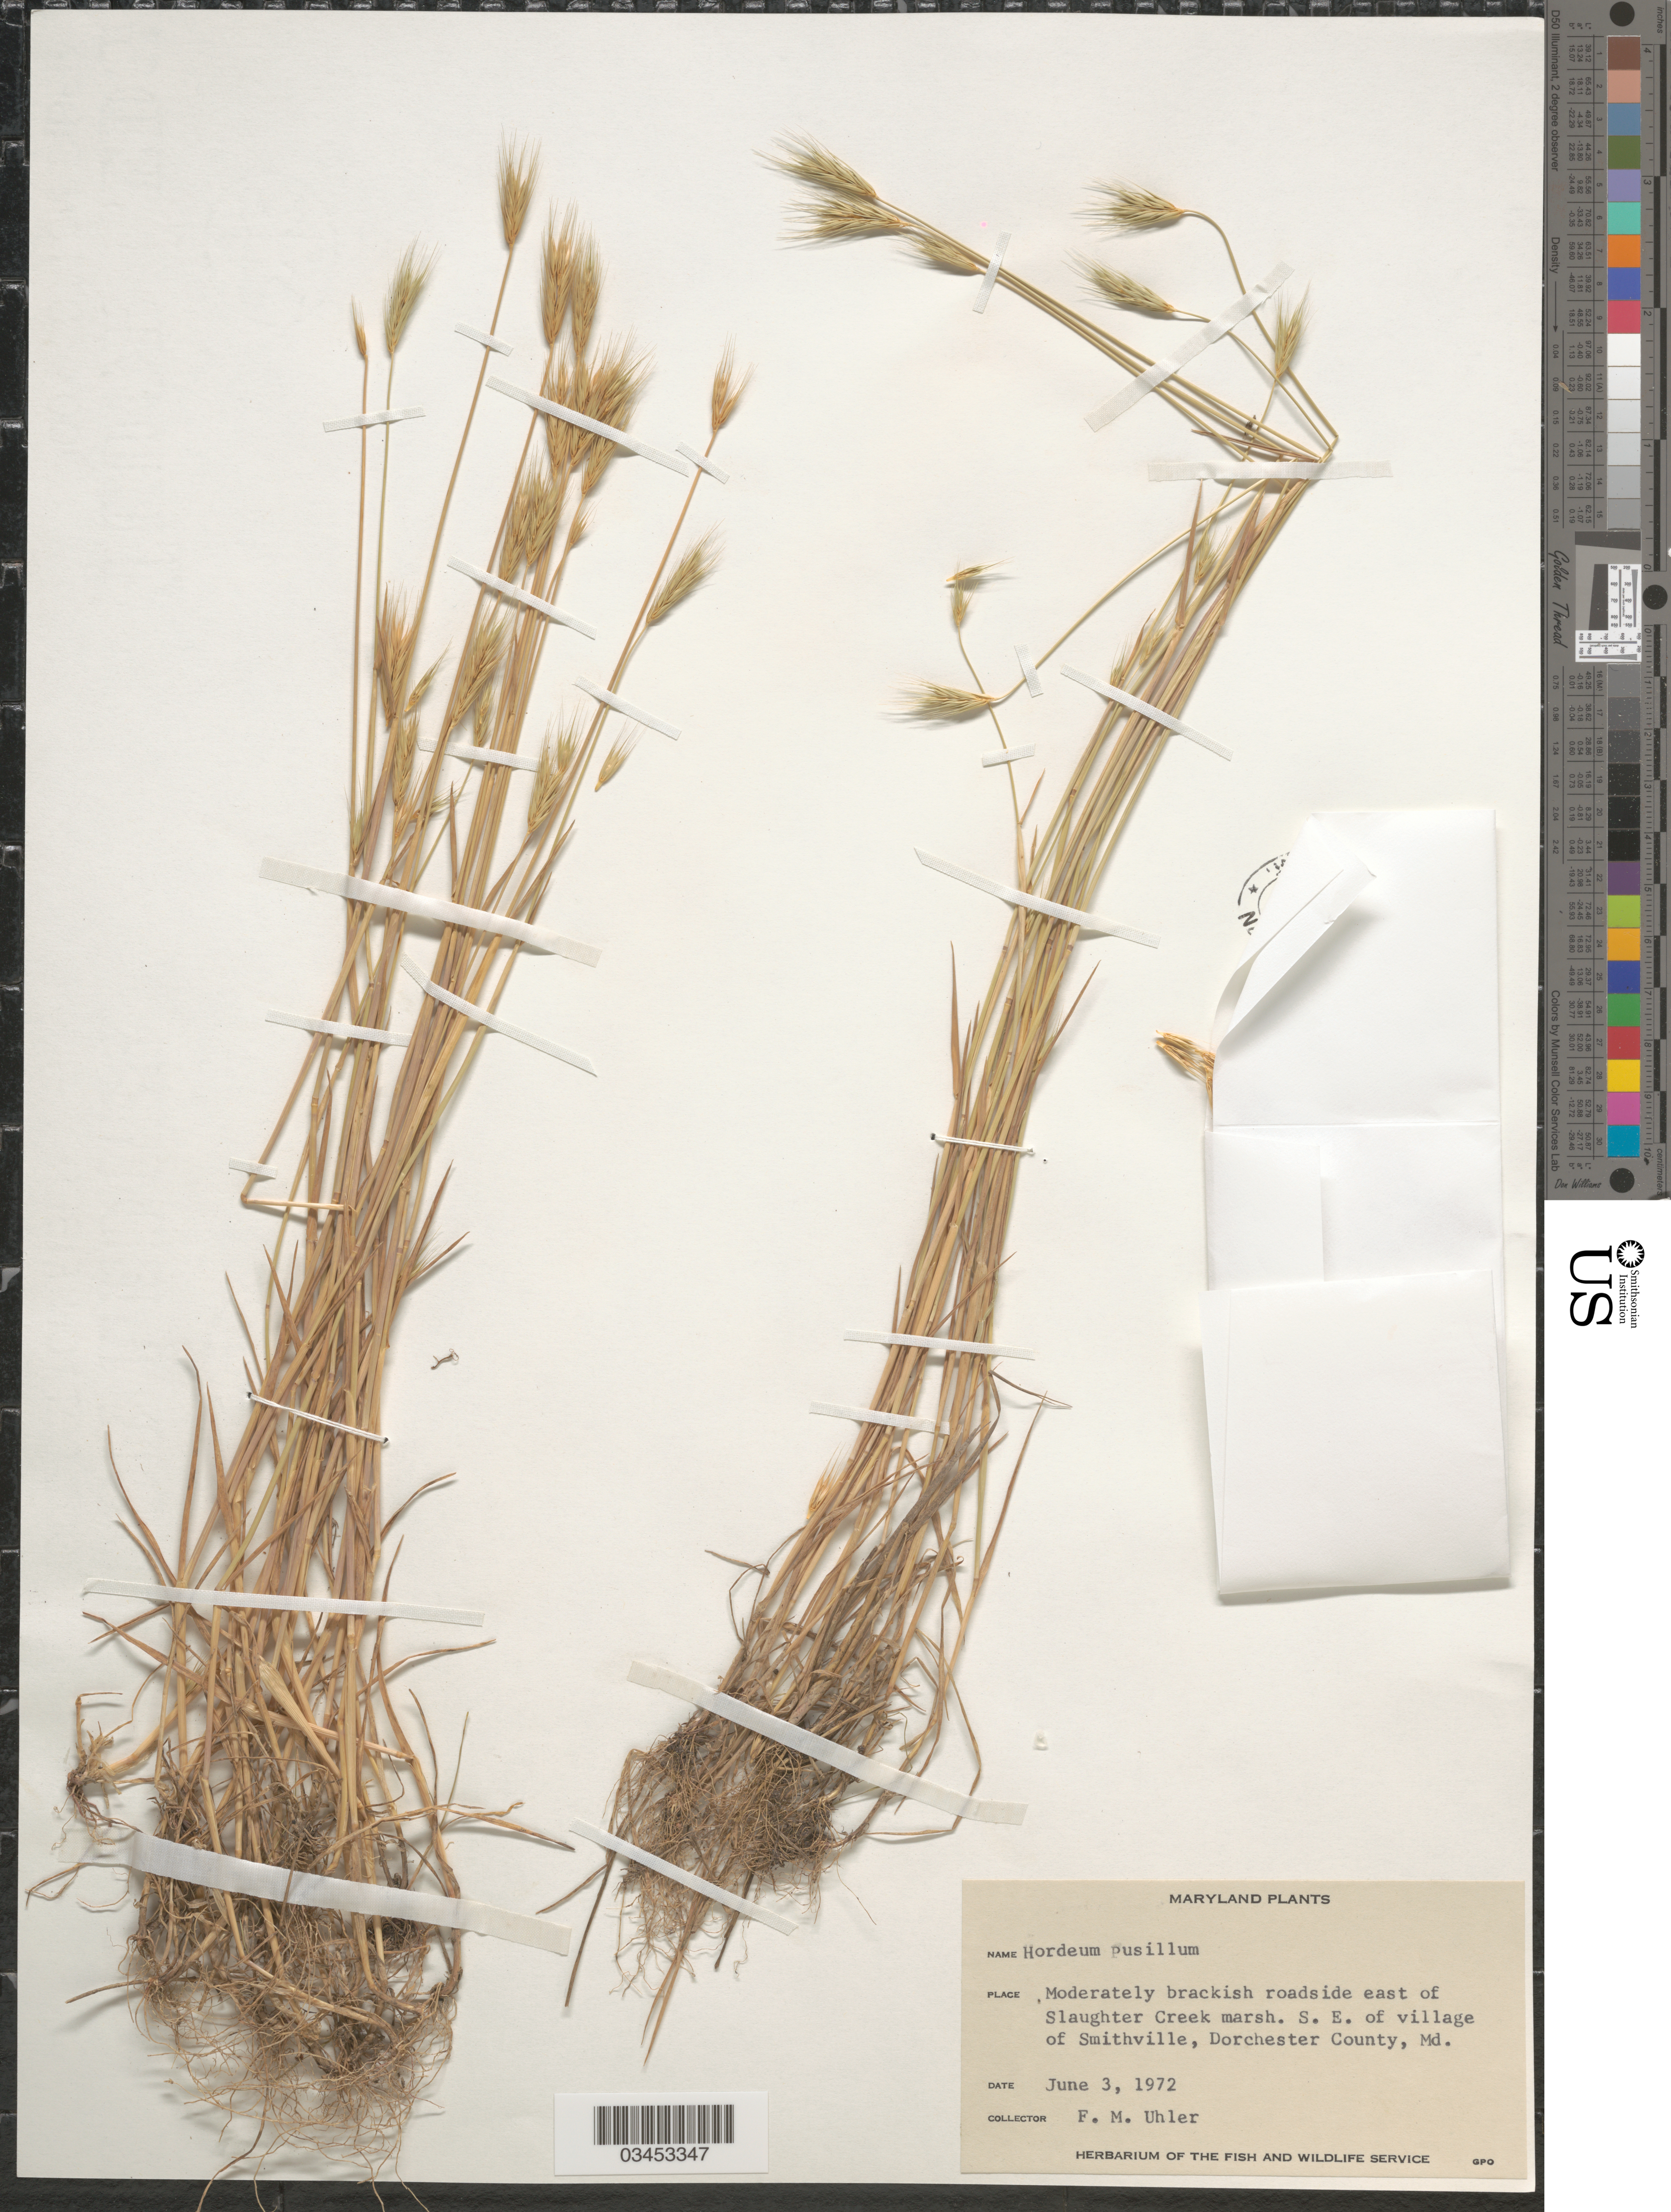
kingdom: Plantae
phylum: Tracheophyta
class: Liliopsida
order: Poales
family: Poaceae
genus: Hordeum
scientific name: Hordeum pusillum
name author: Nutt.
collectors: F. M. Uhler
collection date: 1972-06-03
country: United States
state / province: Maryland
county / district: Dorchester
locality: Moderately brackish roadside east of Slaughter Creek marsh. S. E. of village of Smithville, Dorchester County.